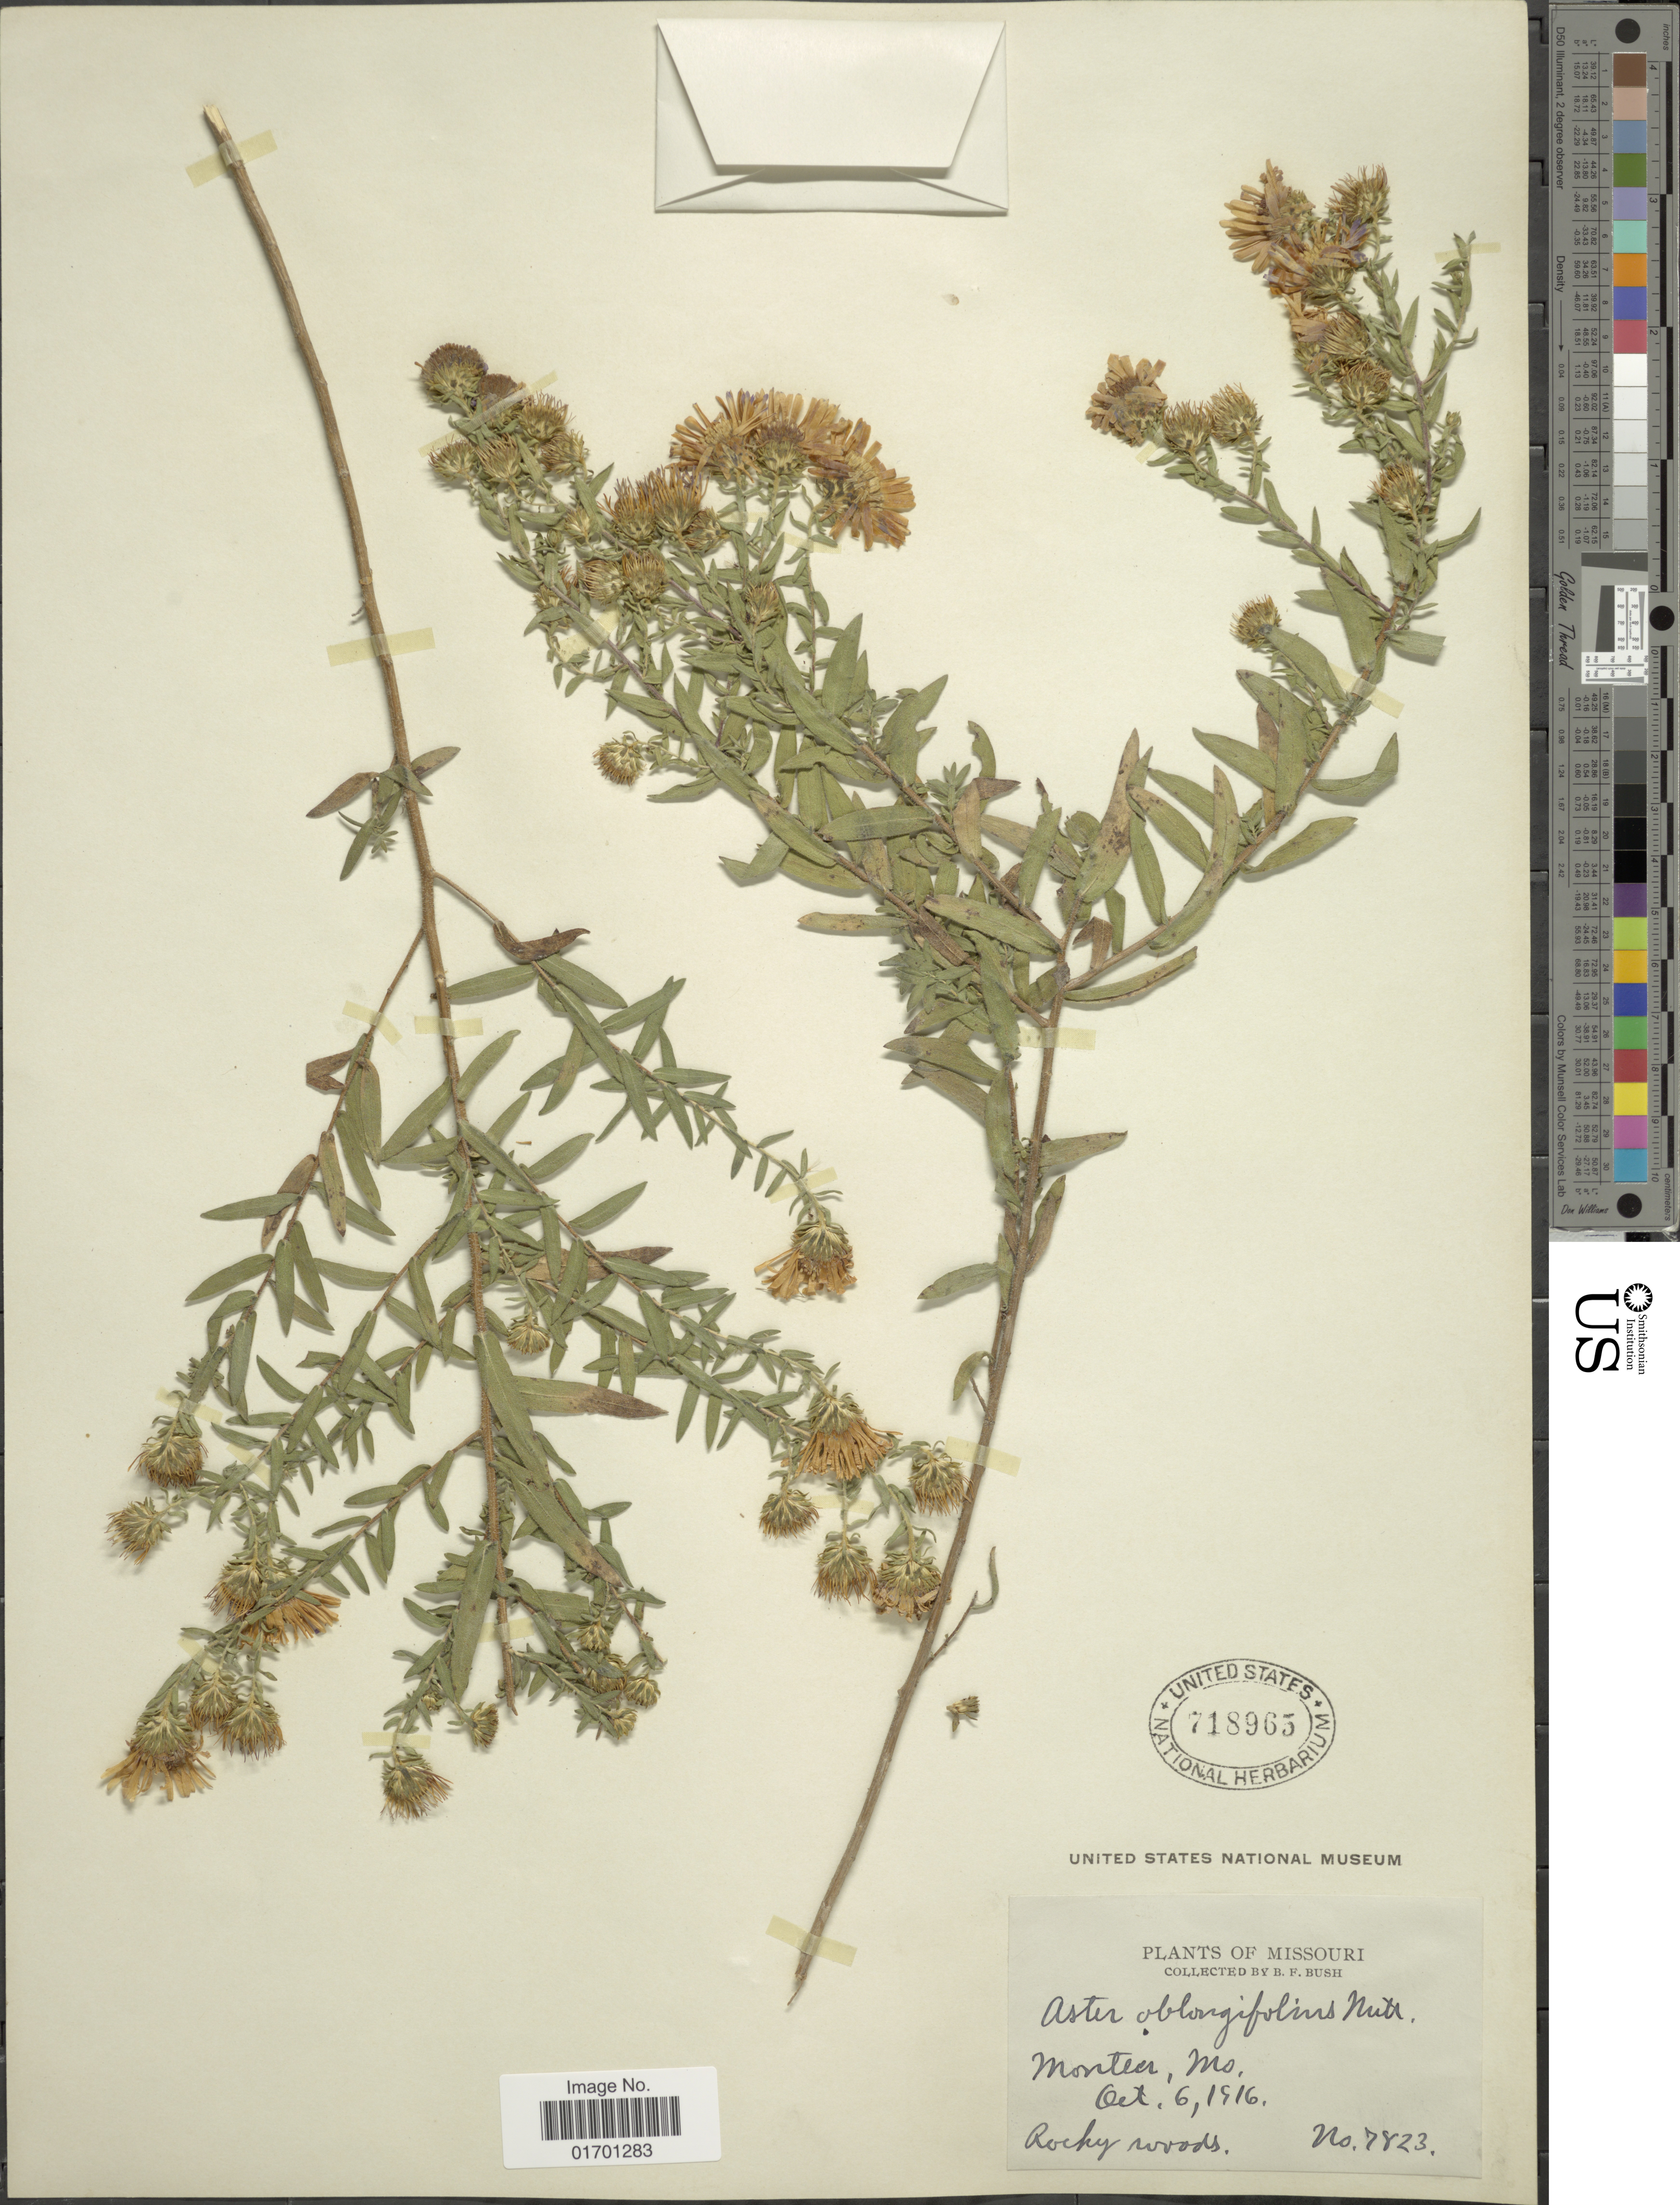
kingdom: Plantae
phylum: Tracheophyta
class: Magnoliopsida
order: Asterales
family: Asteraceae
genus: Symphyotrichum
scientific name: Symphyotrichum oblongifolium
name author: (Nutt.) G.L. Nesom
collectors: B. F. Bush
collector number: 7823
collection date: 1916-10-06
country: United States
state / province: Missouri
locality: Montear.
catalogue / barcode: US 718965